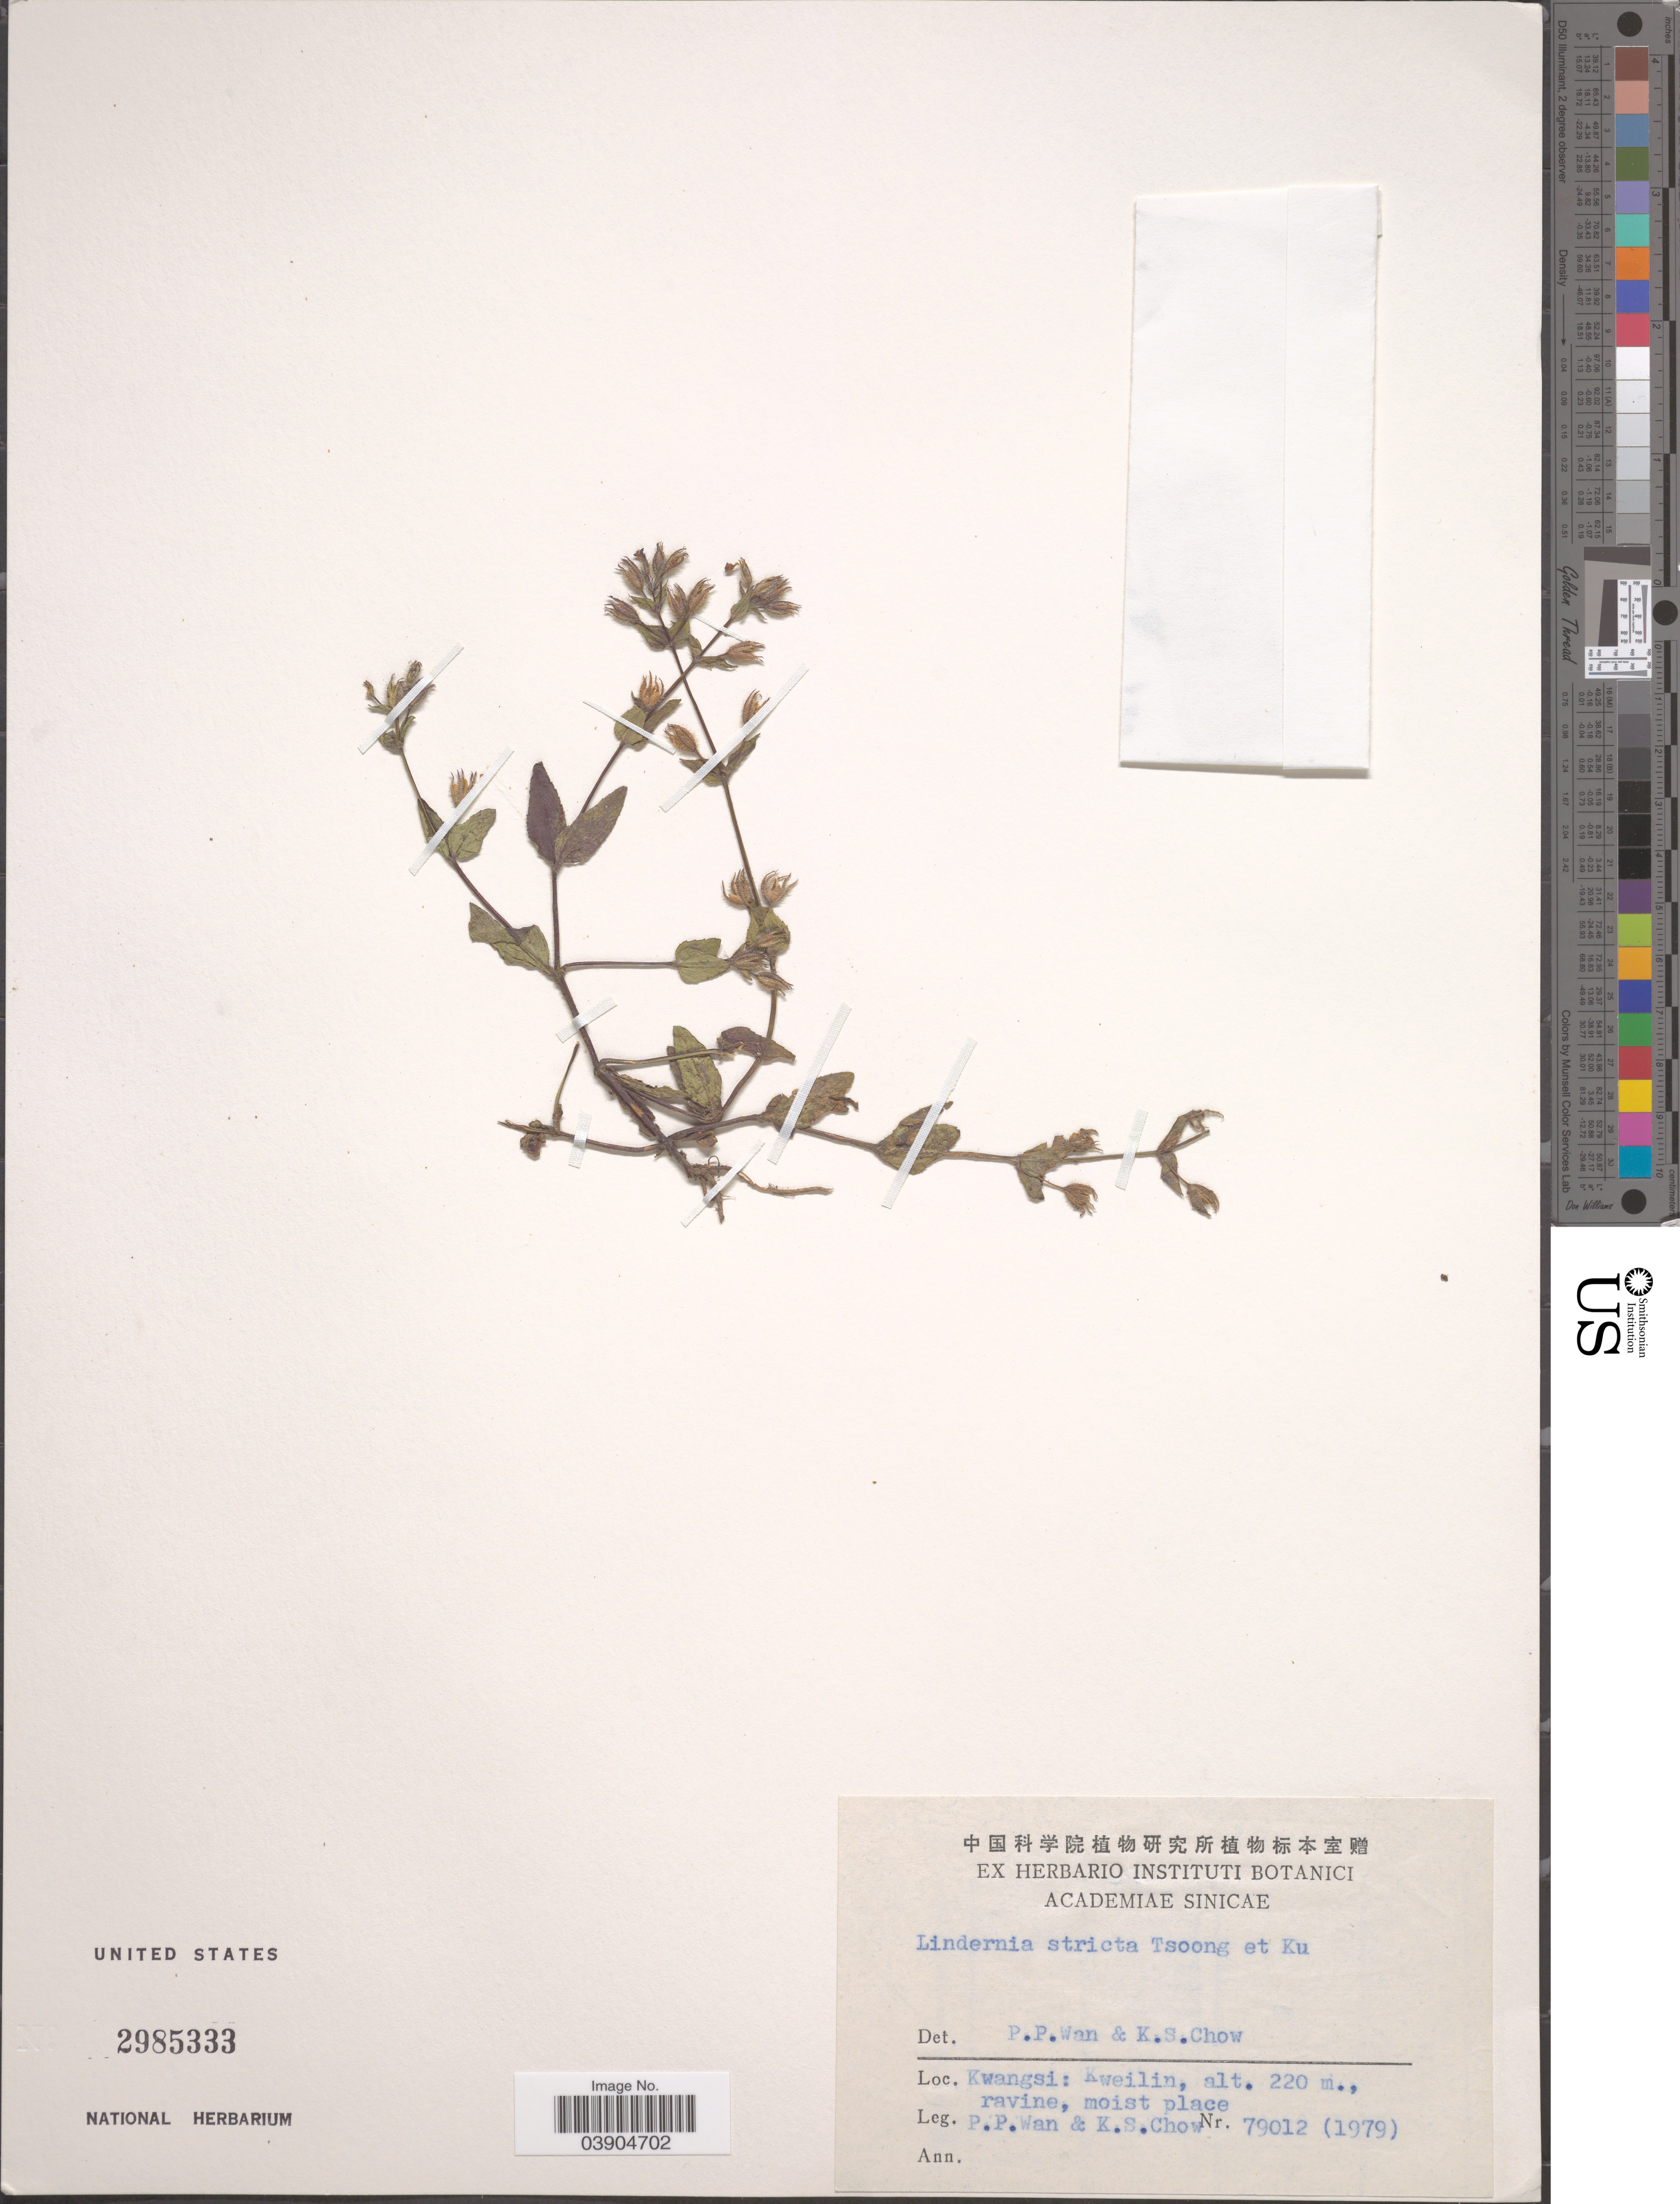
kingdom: Plantae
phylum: Tracheophyta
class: Magnoliopsida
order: Lamiales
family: Linderniaceae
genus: Lindernia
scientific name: Lindernia stricta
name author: P.C. Tsoong & T.C. Ku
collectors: P. Wan & K. S. Chow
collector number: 79012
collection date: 1979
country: China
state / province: Guangxi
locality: Kwangsi: Kweilin.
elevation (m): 220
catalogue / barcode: US 2985333